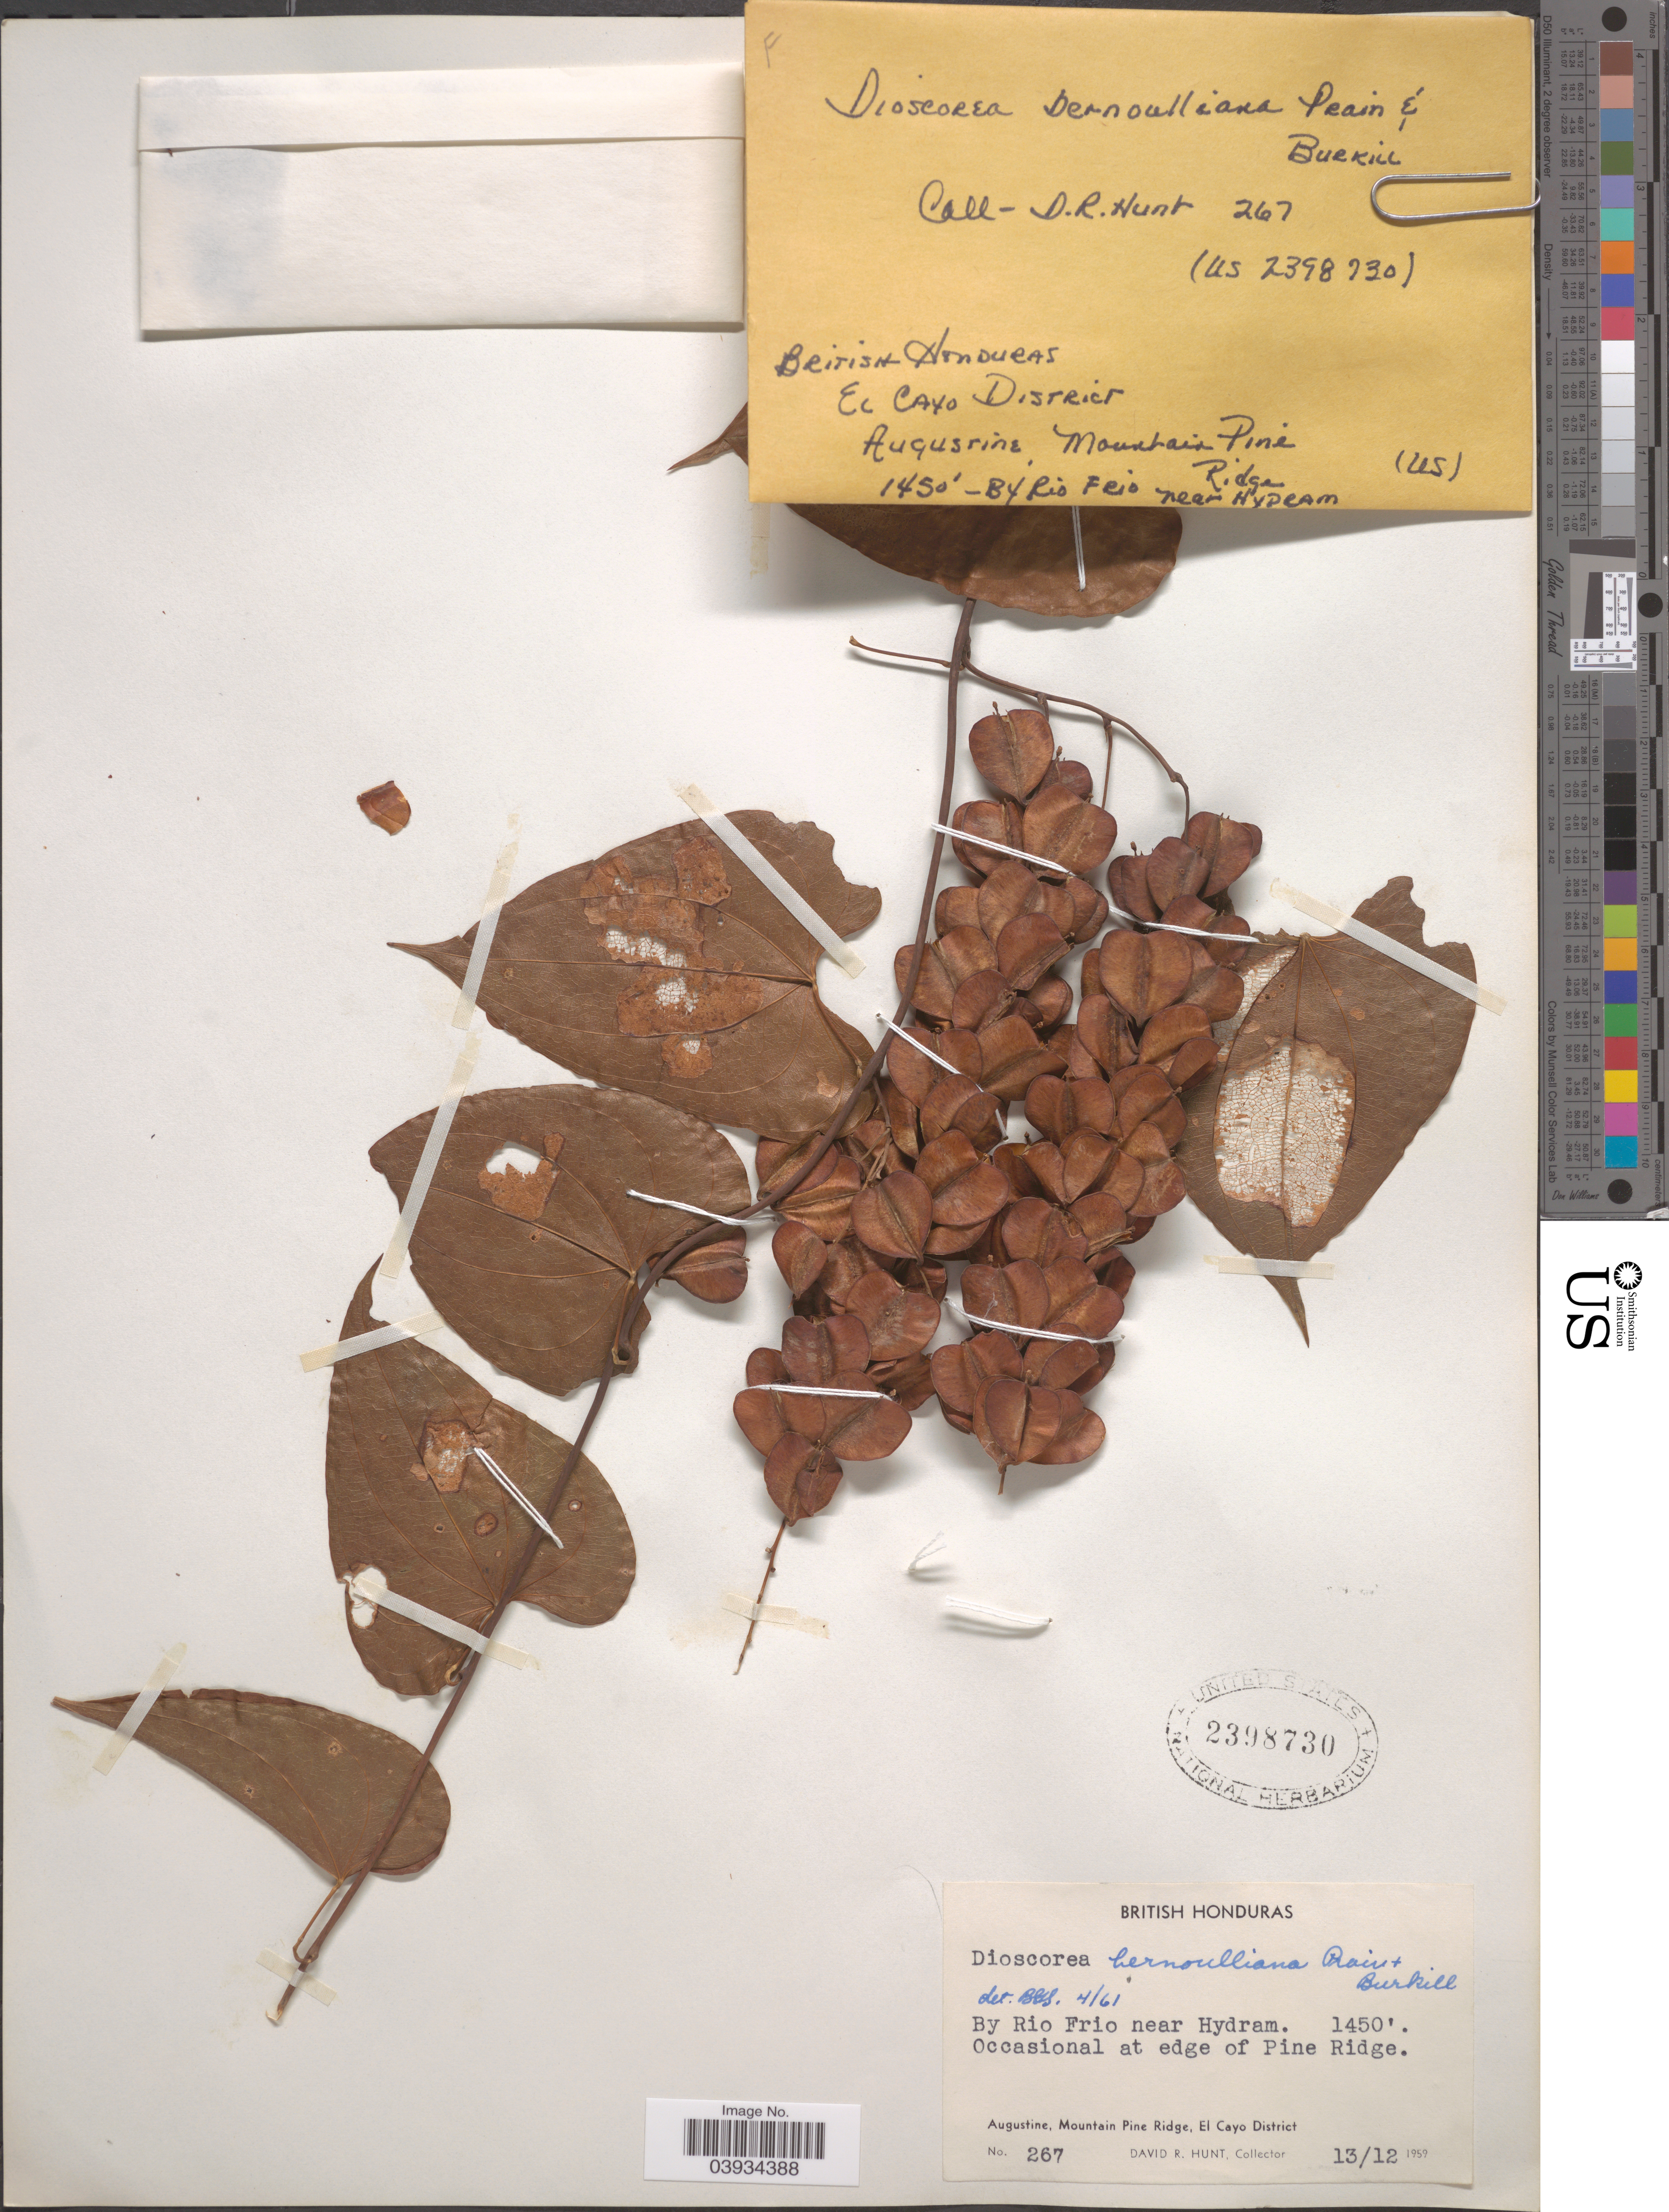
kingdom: Plantae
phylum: Tracheophyta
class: Liliopsida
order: Dioscoreales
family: Dioscoreaceae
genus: Dioscorea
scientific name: Dioscorea bernoulliana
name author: Prain & Burkill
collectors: D. Hunt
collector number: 267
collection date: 1959-12-13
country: Belize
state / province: Cayo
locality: British Honduras. By Rio Frio near Hydram. Occasional at edge of Pine Ridge. Augustine, Mountain Pine Ridge, El Cayo District.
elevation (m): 442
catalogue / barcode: US 2398730